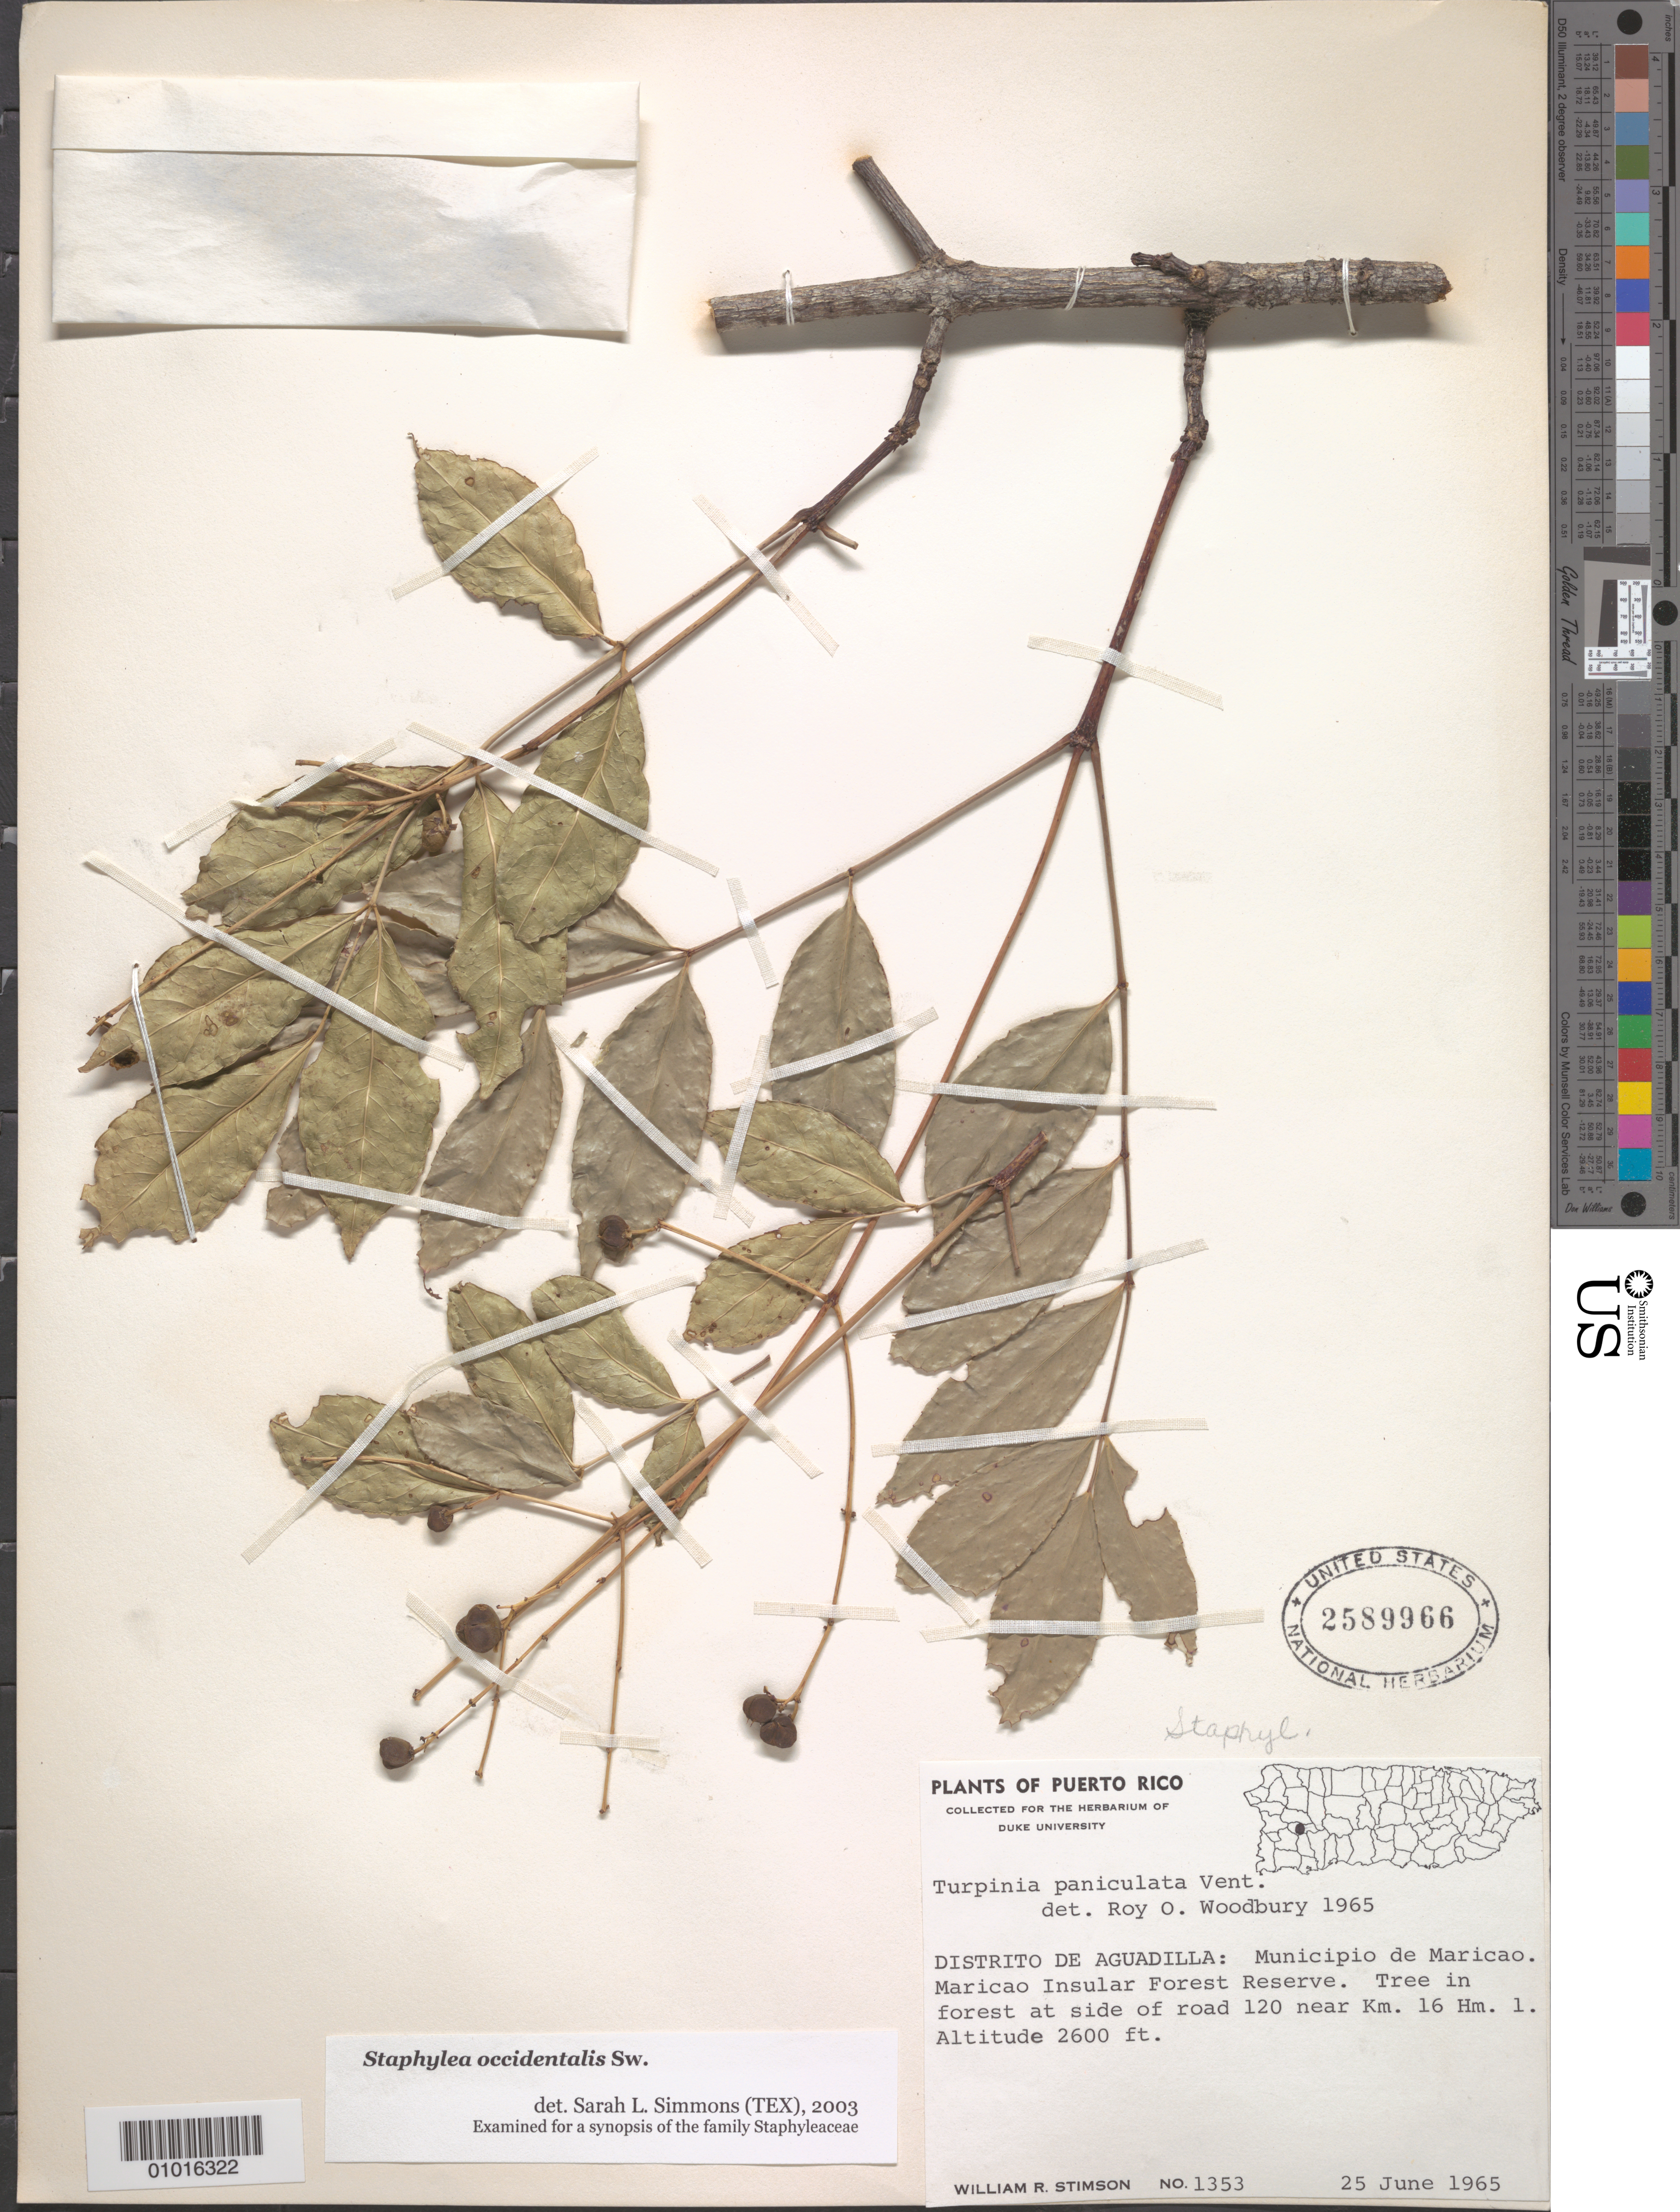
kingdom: Plantae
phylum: Tracheophyta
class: Magnoliopsida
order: Crossosomatales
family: Staphyleaceae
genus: Staphylea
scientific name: Staphylea occidentalis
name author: Sw.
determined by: Simmons, S. L.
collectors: W. R. Stimson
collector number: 1353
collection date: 1965-06-25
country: Puerto Rico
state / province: Maricao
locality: Distrito de Aguadilla, Mun. de Maricao. Maricao Insular Forest Reserve, at side of road 120 near Km 16 Hm.1.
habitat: In forest at side of road.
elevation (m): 792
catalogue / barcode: US 2589966